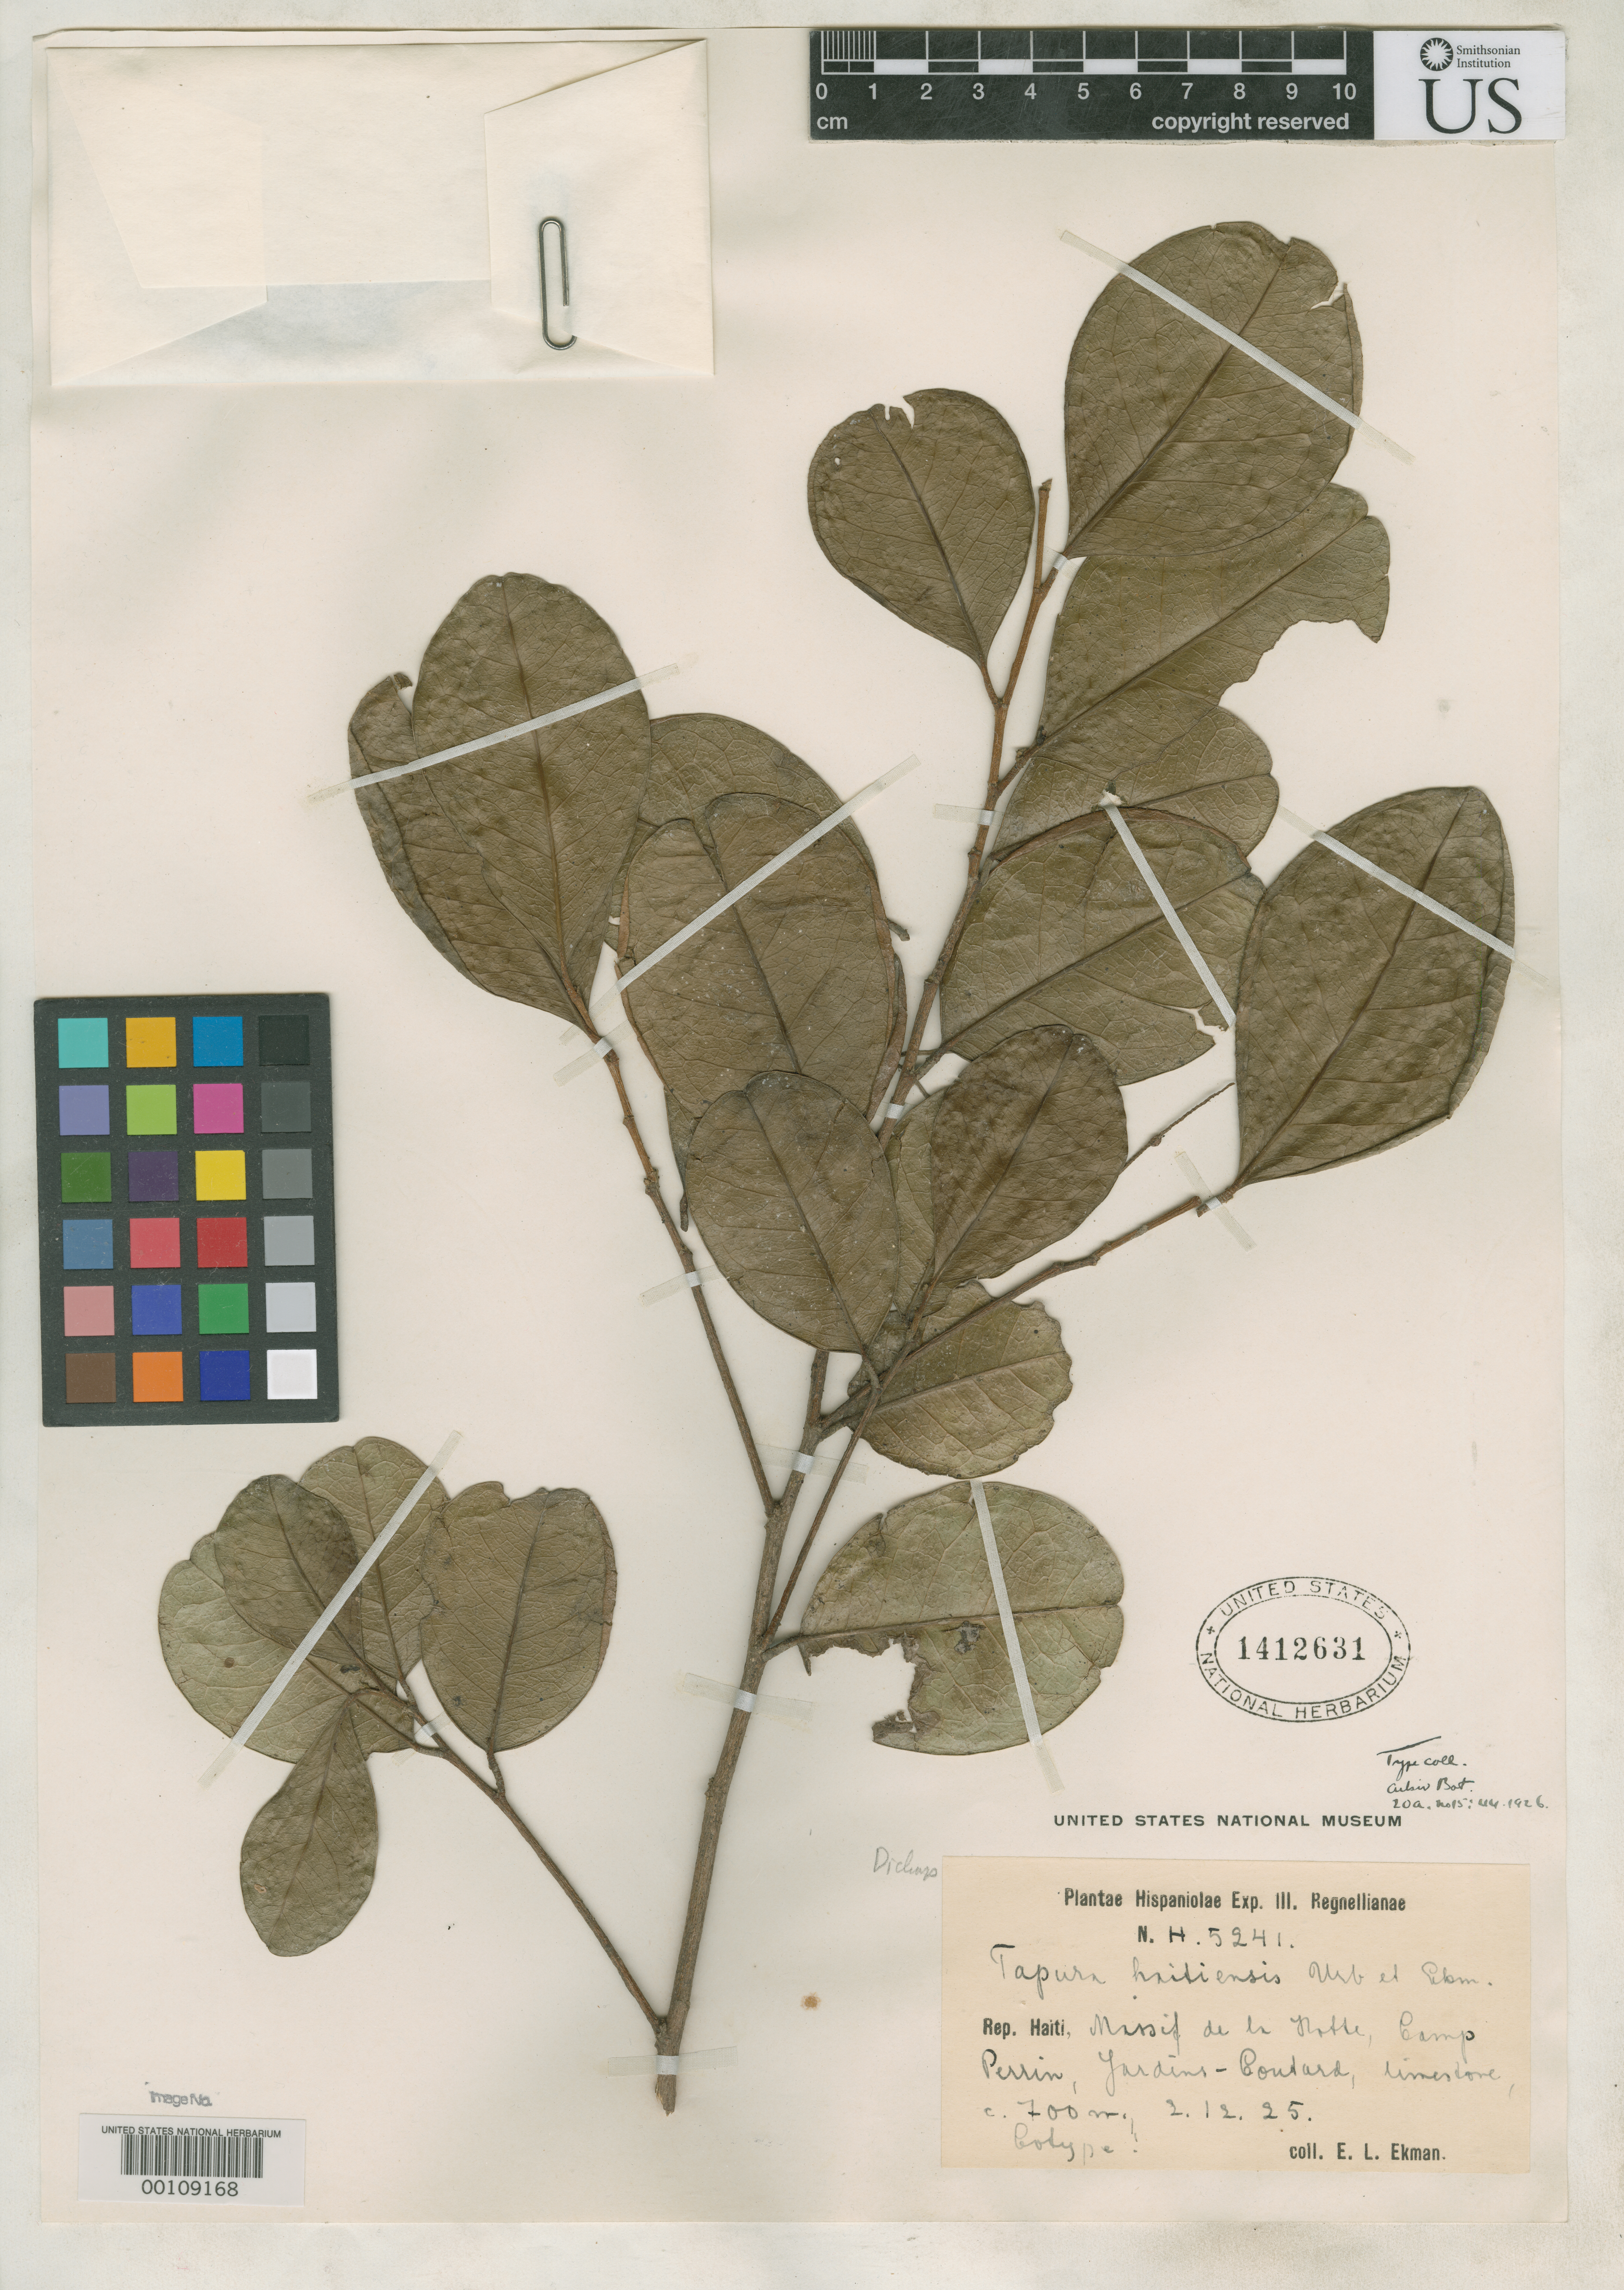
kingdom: Plantae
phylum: Tracheophyta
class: Magnoliopsida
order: Malpighiales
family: Dichapetalaceae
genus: Tapura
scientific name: Tapura haitiensis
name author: Urb. & Ekman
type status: Isotype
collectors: E. L. Ekman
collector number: H 5241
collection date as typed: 02 Dec 1925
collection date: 1925-12-02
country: Haiti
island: Hispaniola Island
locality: Massif de La Hotte; Mornevandervelde in Jardins-Coutard.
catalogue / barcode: US 1412631